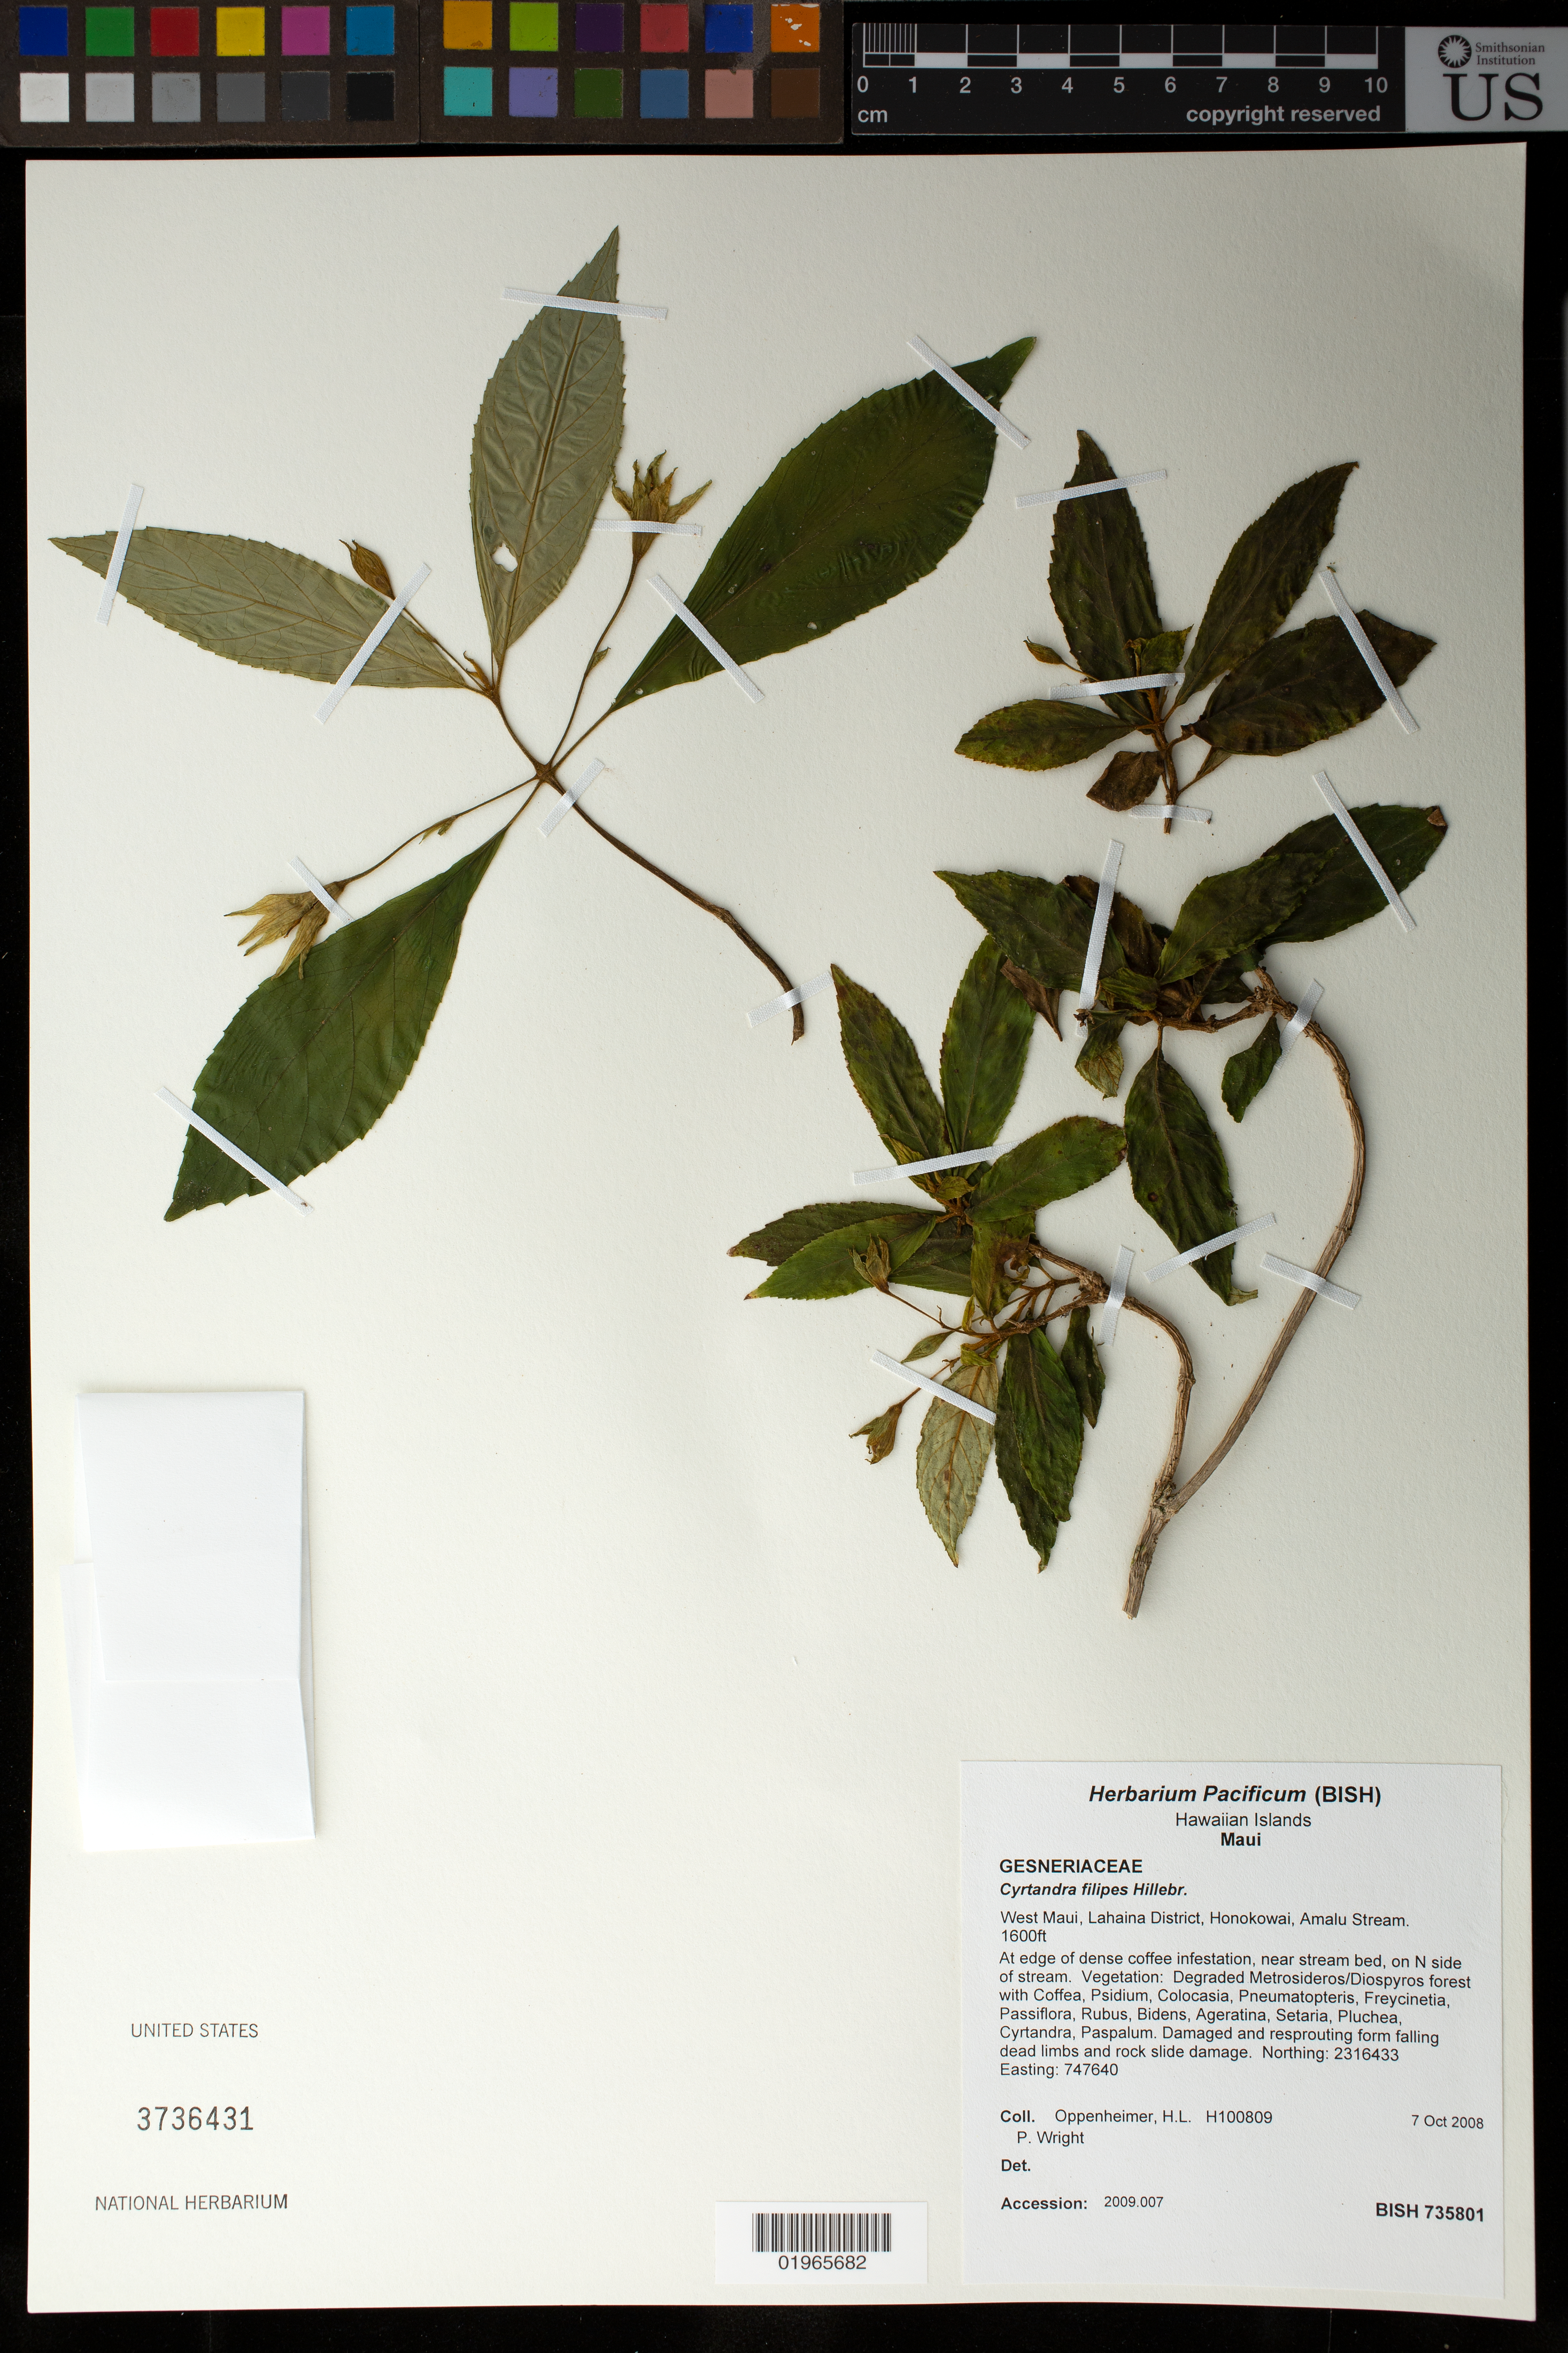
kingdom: Plantae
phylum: Tracheophyta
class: Magnoliopsida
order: Lamiales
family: Gesneriaceae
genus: Cyrtandra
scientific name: Cyrtandra filipes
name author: Hillebr.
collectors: H. L. Oppenheimer & P. Wright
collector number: H100809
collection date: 2008-10-07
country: United States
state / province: Hawaii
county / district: Maui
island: Maui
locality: West Maui, Lahaina District, Honokowai, Amalu Stream, at edge of dense coffee infestation, on N side of stream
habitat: Forest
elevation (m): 488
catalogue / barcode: US 3736431